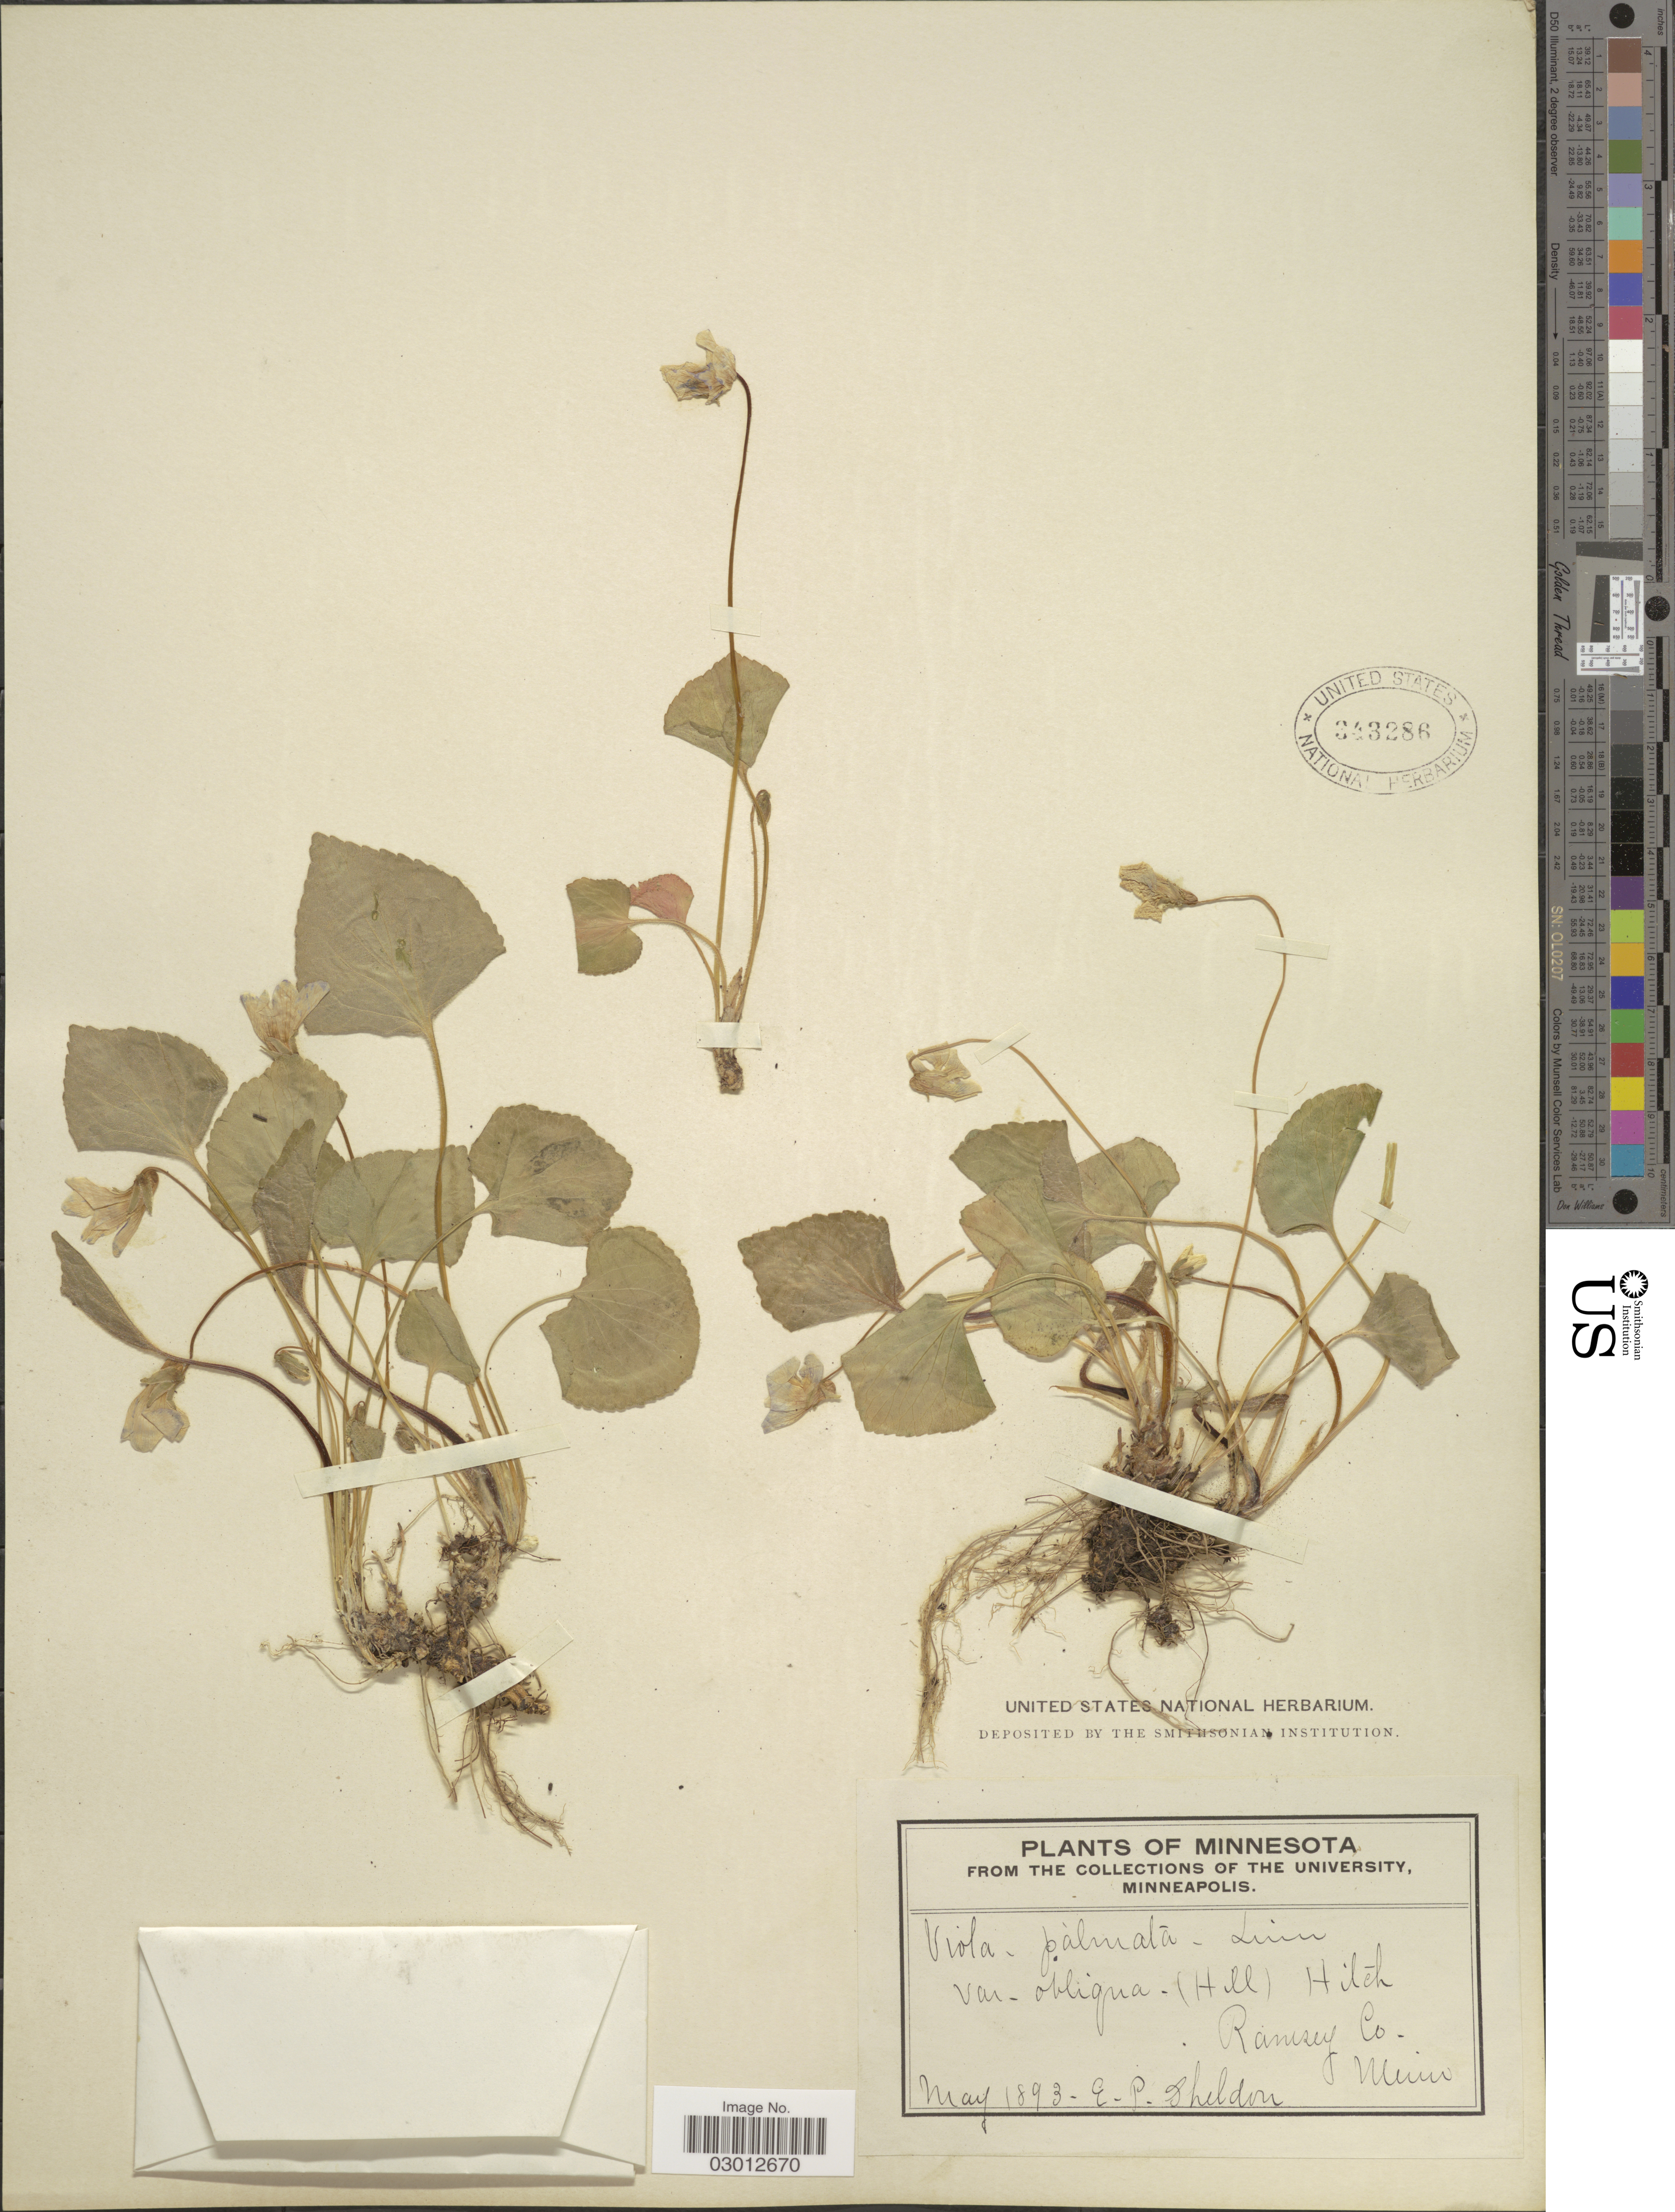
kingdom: Plantae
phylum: Tracheophyta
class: Magnoliopsida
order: Malpighiales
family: Violaceae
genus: Viola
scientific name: Viola papilionacea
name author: Pursh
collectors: E. P. Sheldon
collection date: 1893-05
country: United States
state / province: Minnesota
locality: Ramsey Co.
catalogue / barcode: US 343286